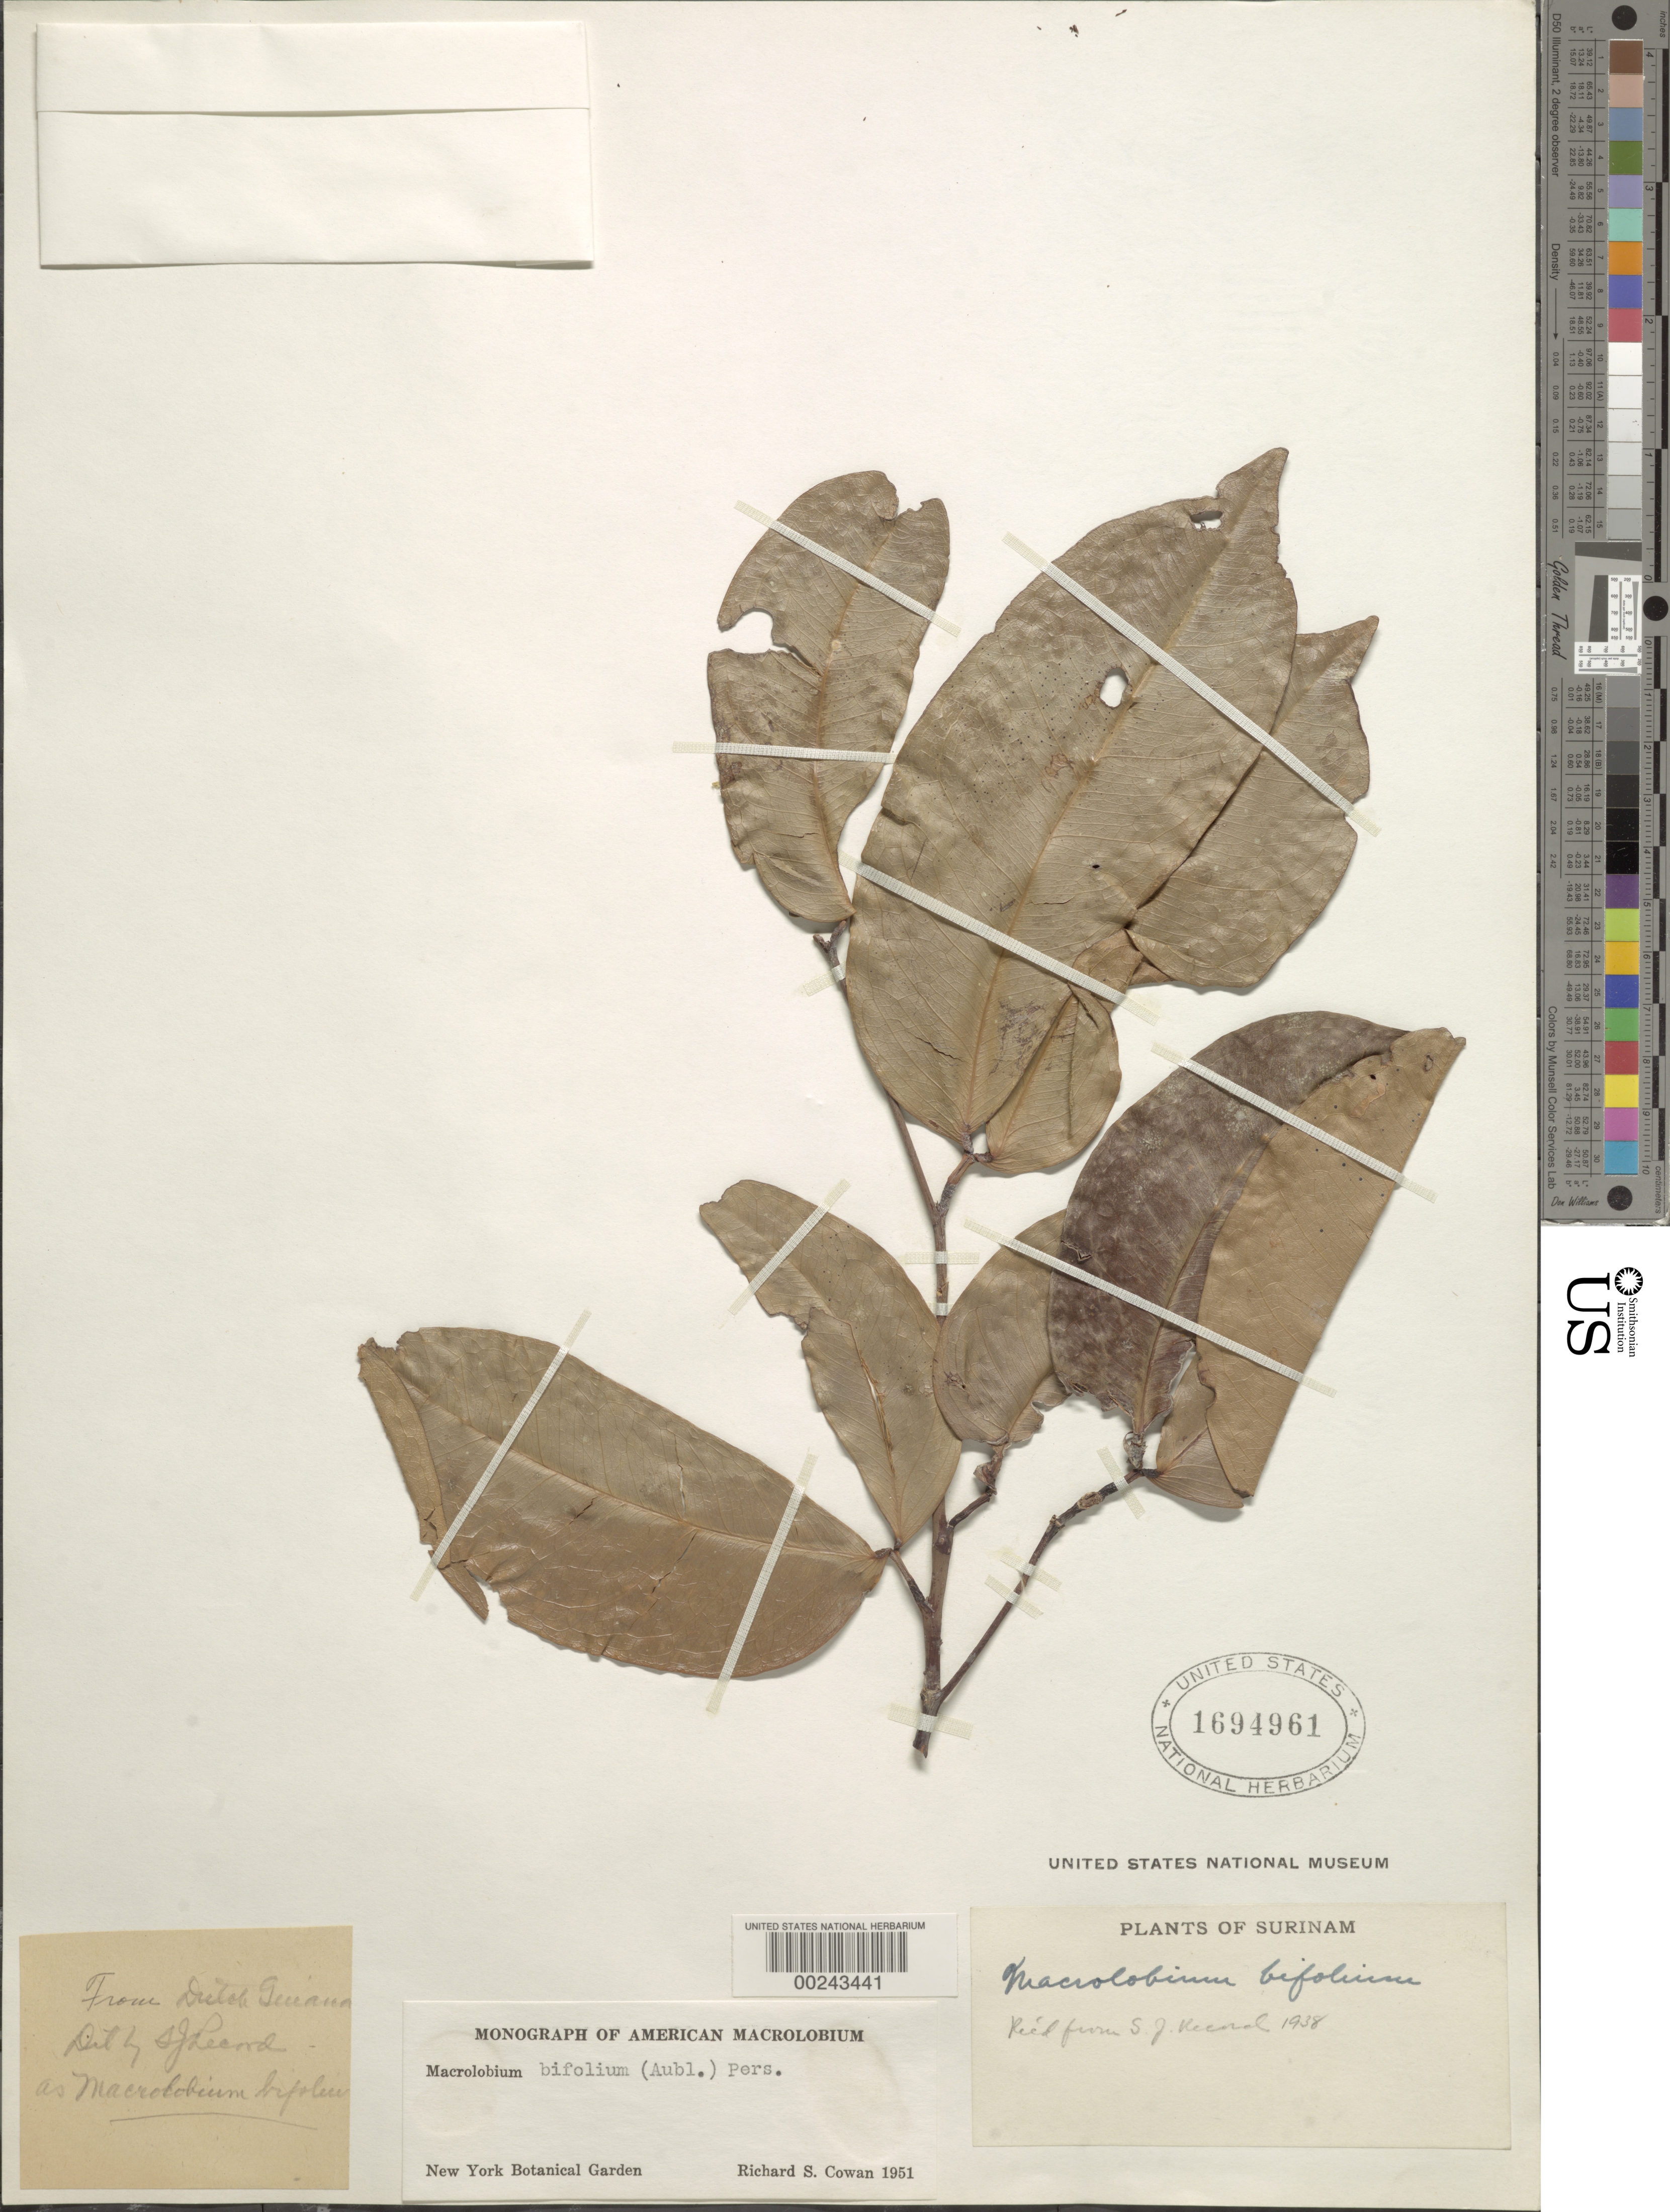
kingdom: Plantae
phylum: Tracheophyta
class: Magnoliopsida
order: Fabales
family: Fabaceae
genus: Macrolobium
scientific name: Macrolobium bifolium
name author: (Aubl.) Pers.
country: Suriname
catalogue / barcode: US 1694961